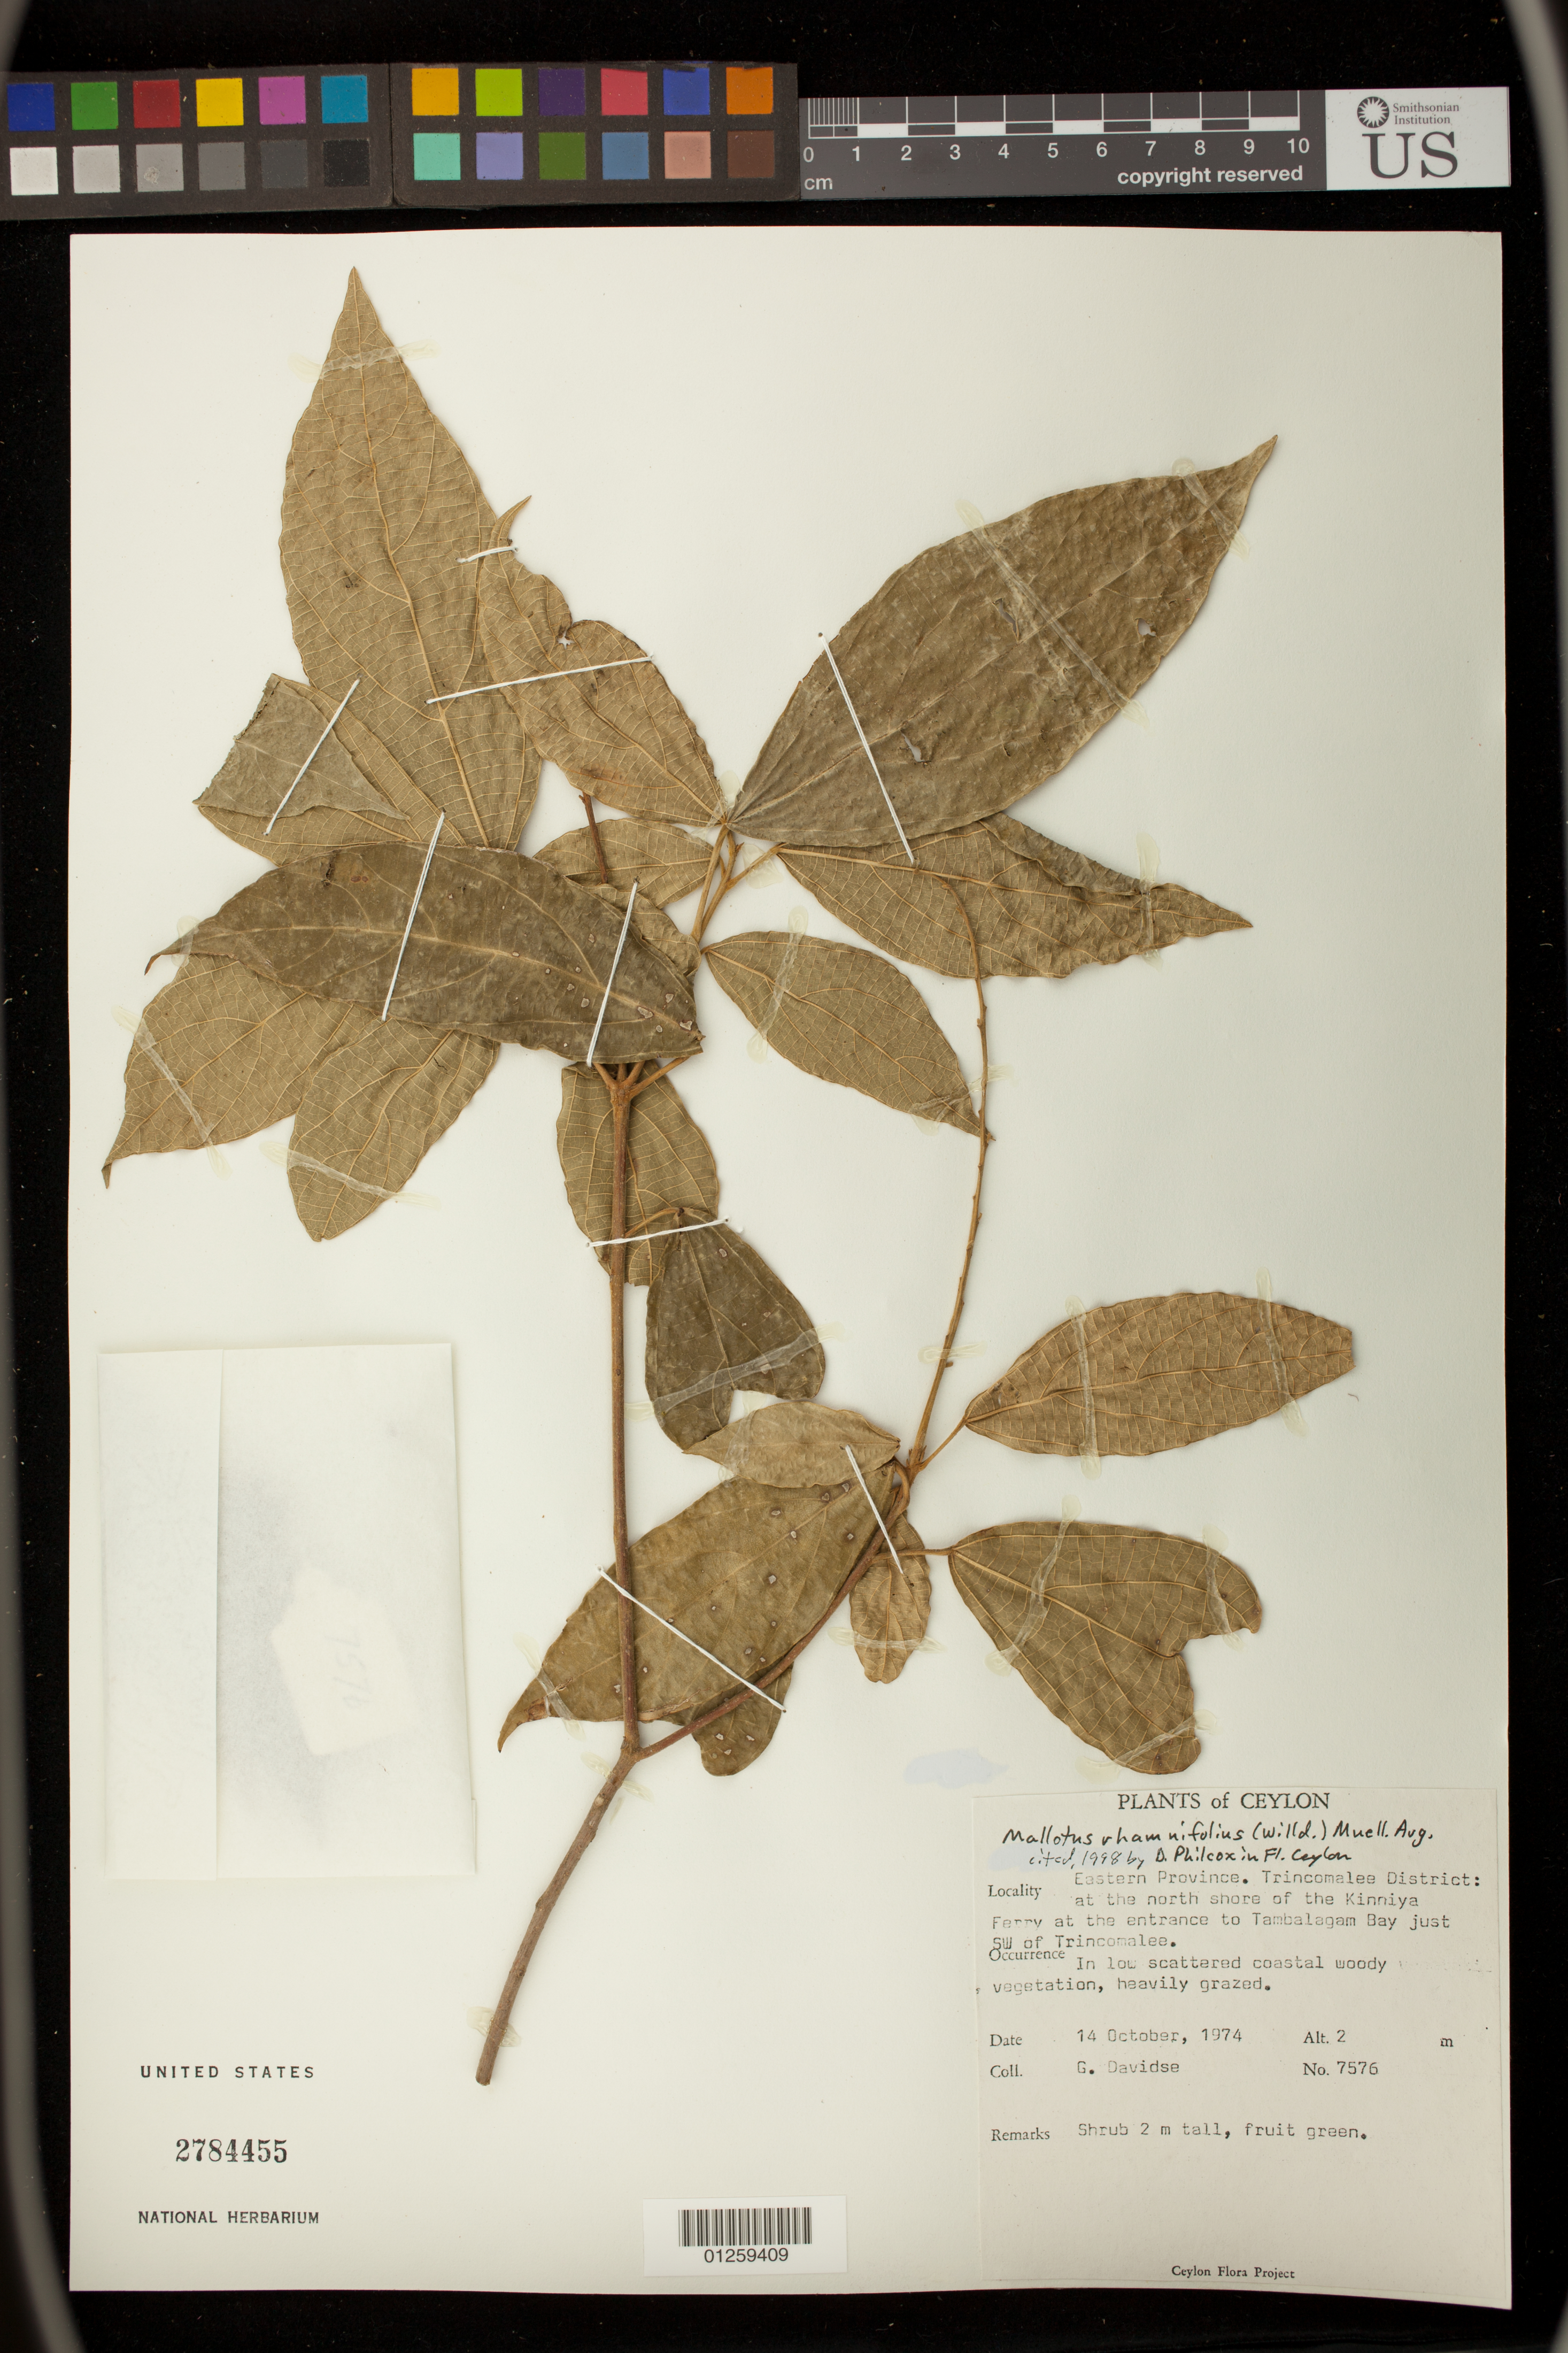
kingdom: Plantae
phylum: Tracheophyta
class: Magnoliopsida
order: Malpighiales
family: Euphorbiaceae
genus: Mallotus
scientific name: Mallotus rhamnifolius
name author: (Willd.) Müll. Arg.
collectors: G. Davidse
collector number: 7576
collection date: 1974-10-14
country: Sri Lanka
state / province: Eastern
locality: Trincomalee District: at the north shore of the Kinniya Ferry at the entrance to Tambalagam Bay just SW of Trincomalee.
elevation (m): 2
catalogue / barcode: US 2784455